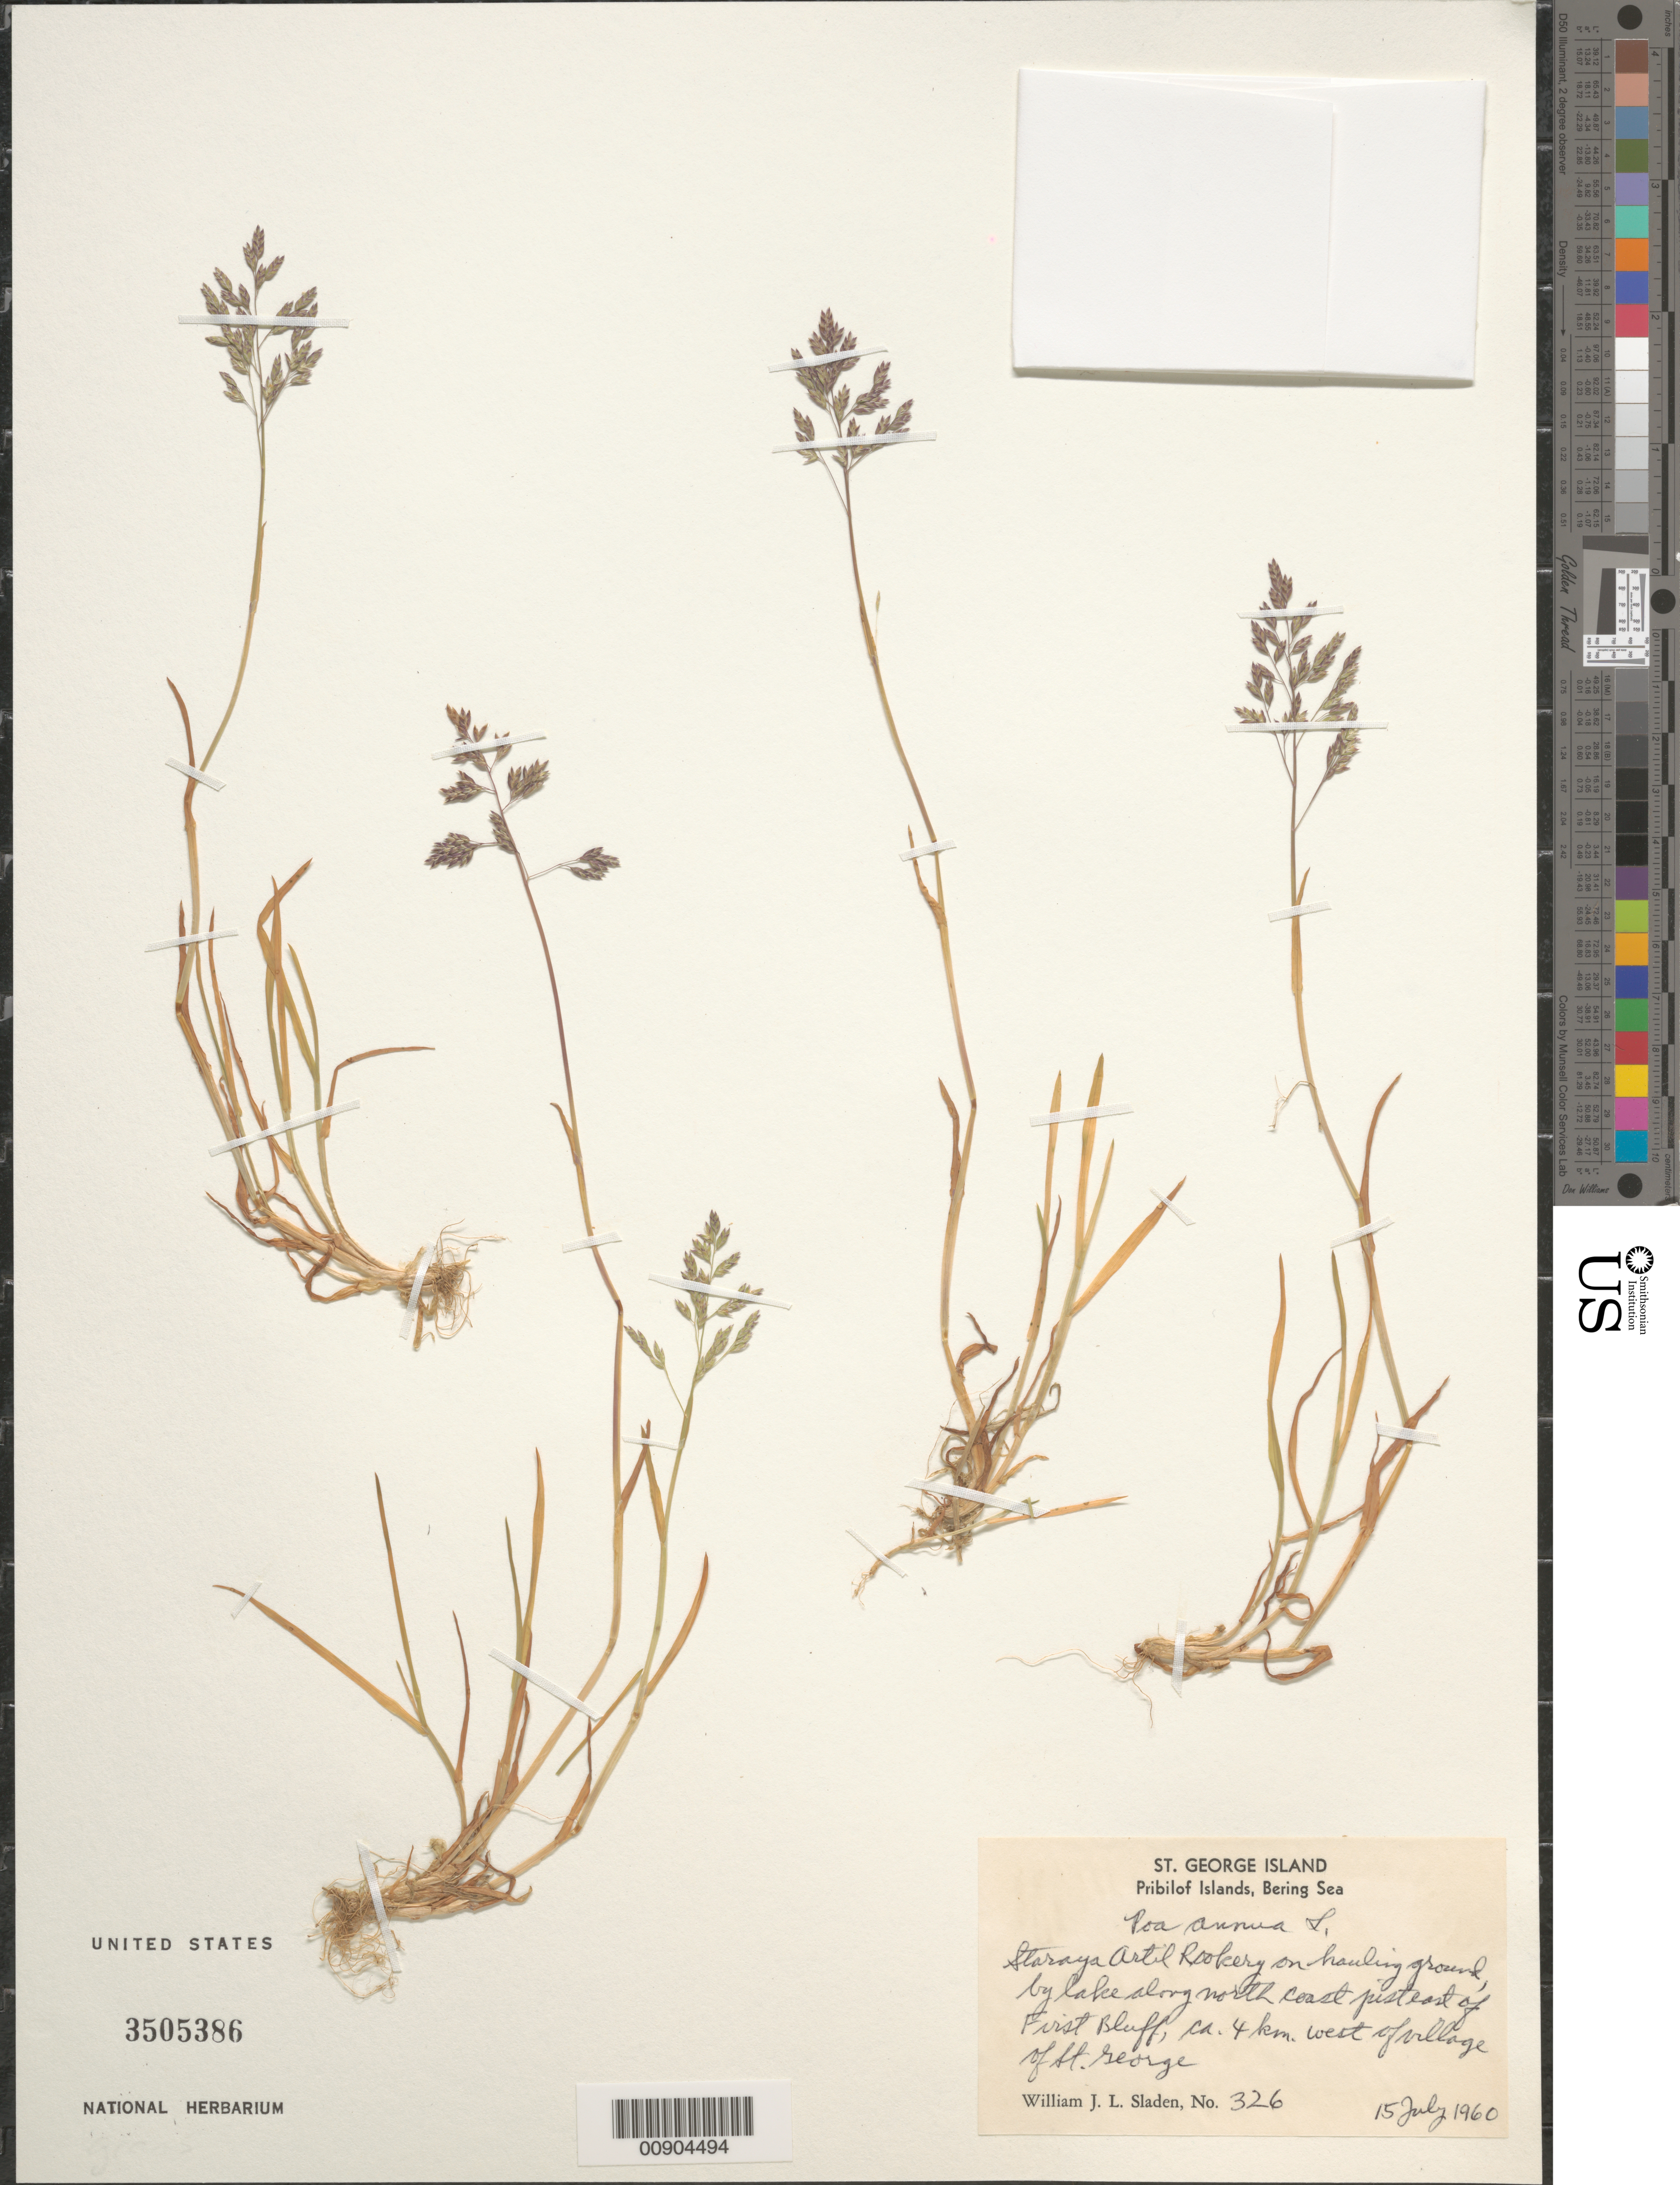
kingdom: Plantae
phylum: Tracheophyta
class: Liliopsida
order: Poales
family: Poaceae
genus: Poa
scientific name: Poa annua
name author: L.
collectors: W. Sladen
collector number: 326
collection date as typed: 15 Jul 1960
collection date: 1960-07-15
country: United States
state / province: Alaska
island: St. George Island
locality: St. George Island. Staraya Artil Rookery on hauling ground, by lake along north coast just east of First Bluff, ca. 4 km west of village of St. George, Bering Sea, Pribilof Islands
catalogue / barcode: US 3505386